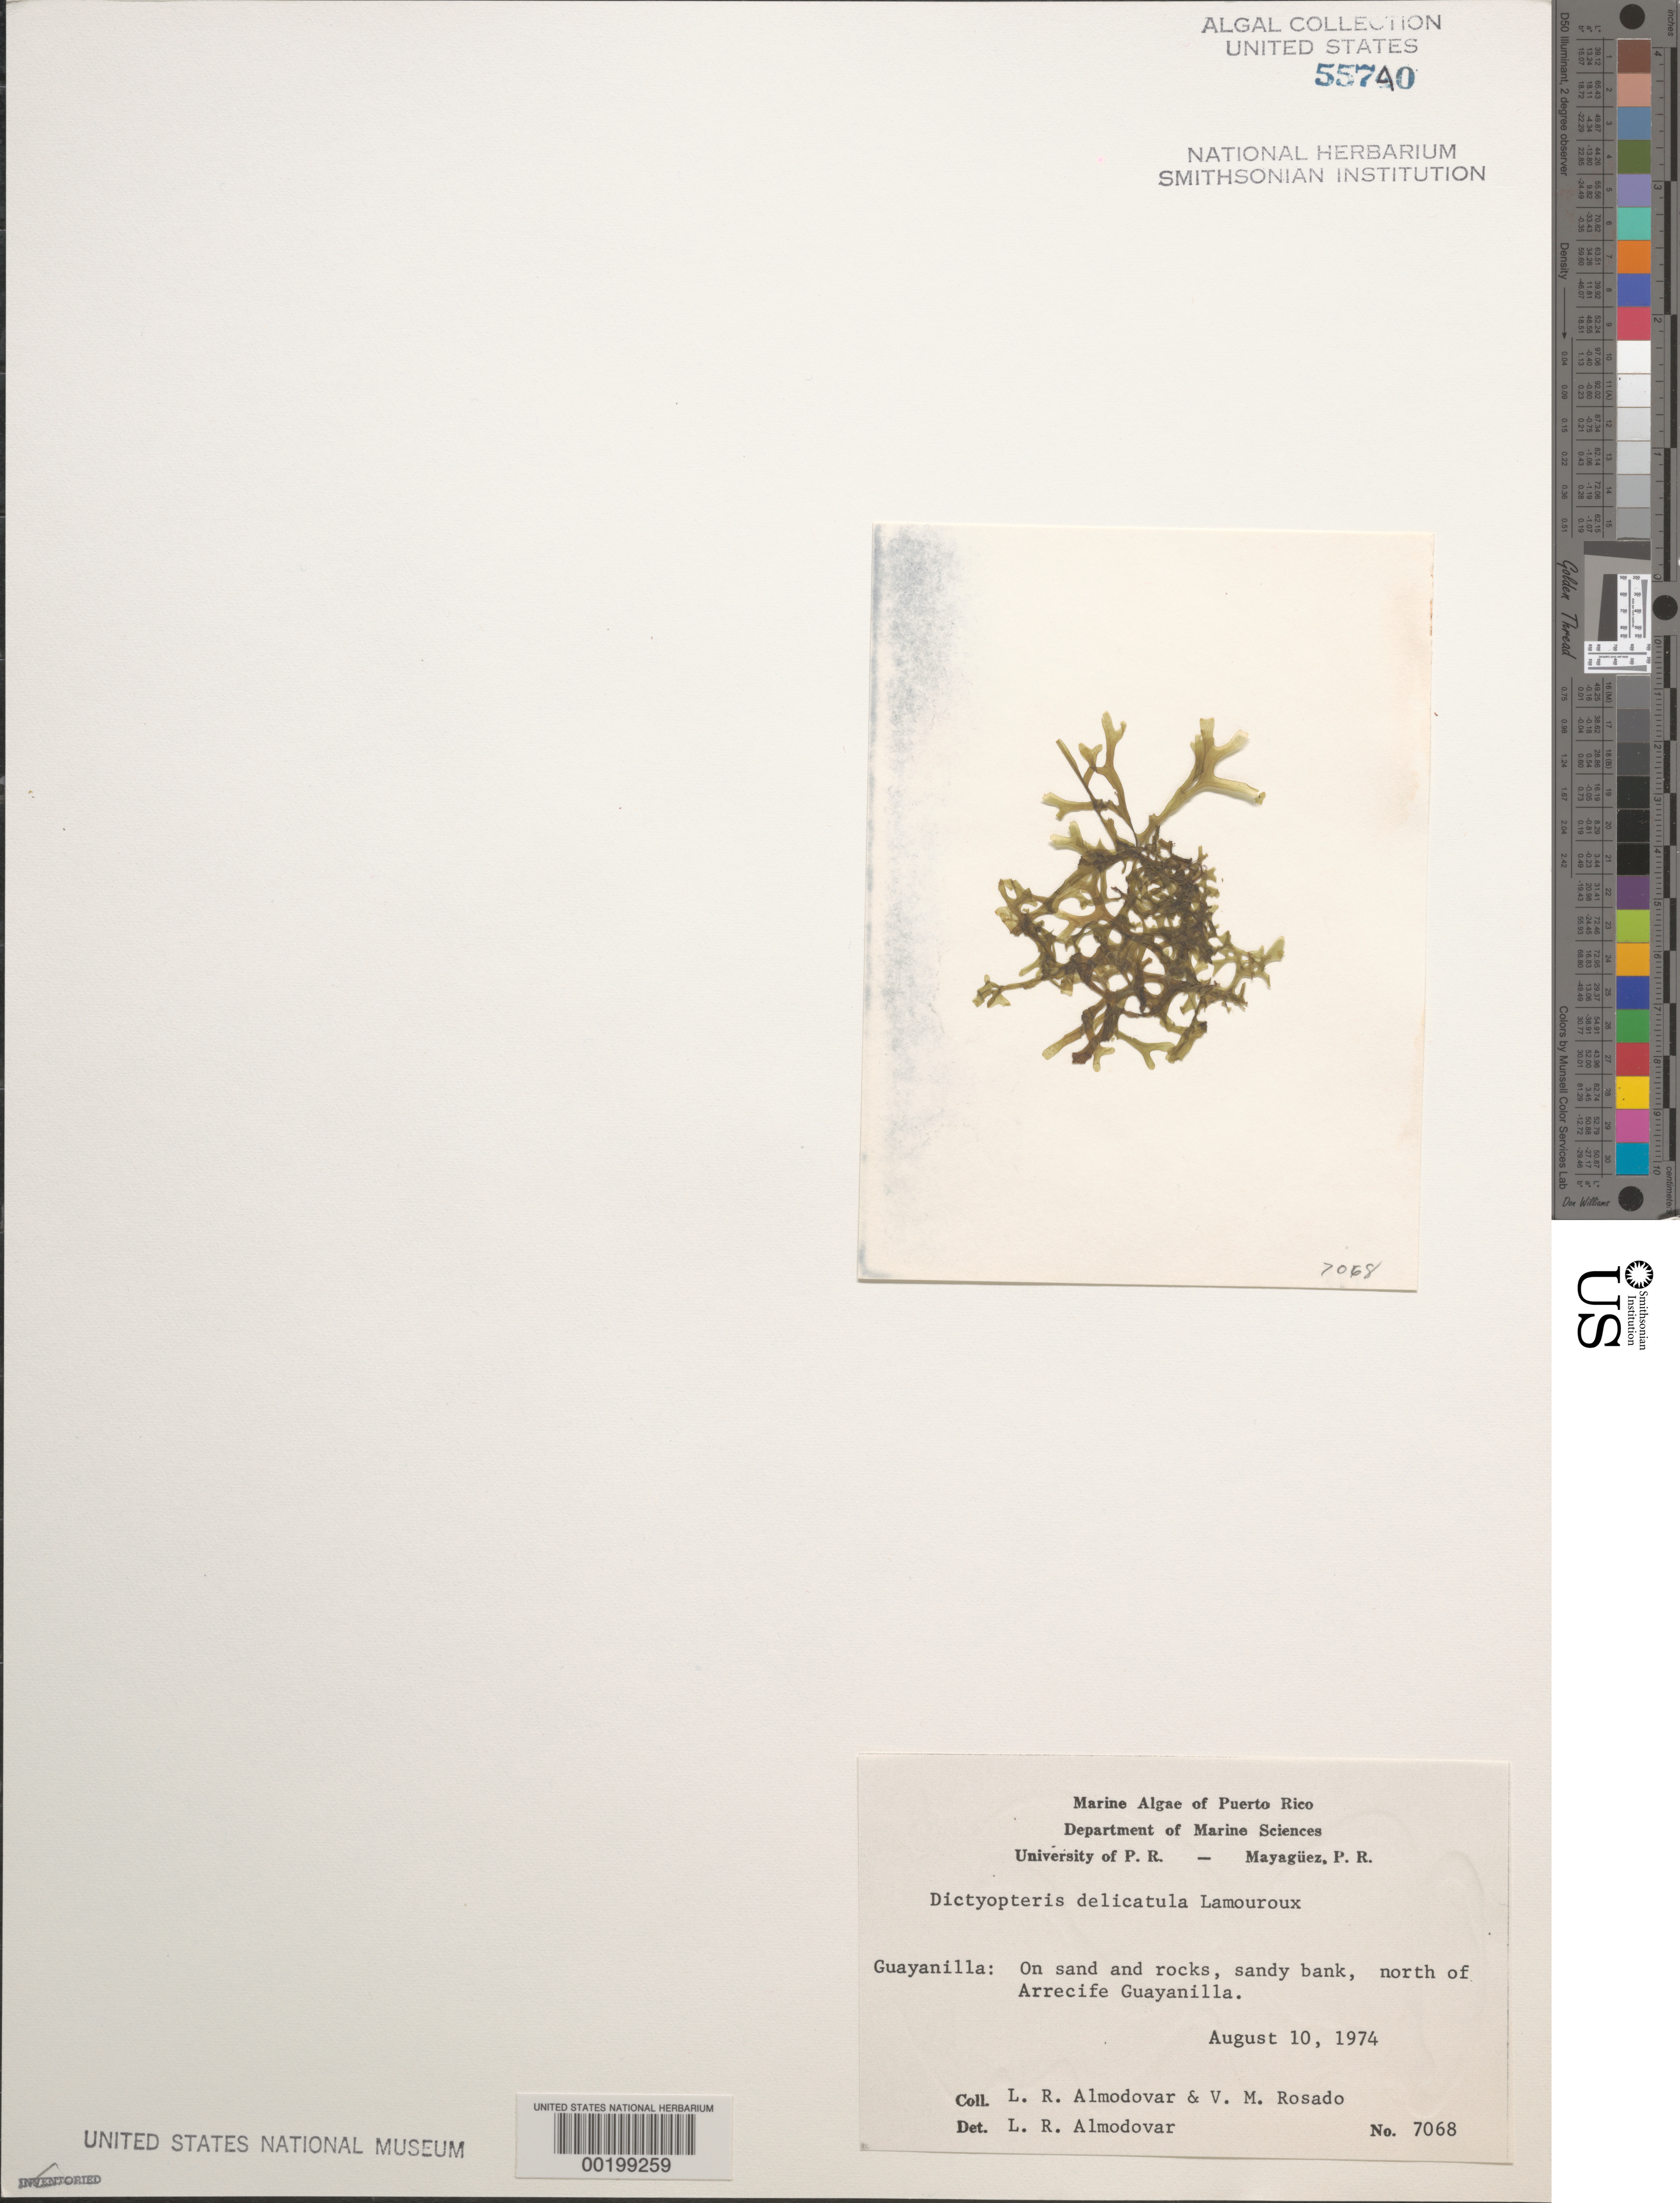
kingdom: Chromista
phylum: Ochrophyta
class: Phaeophyceae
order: Dictyotales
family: Dictyotaceae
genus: Dictyopteris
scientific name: Dictyopteris delicatula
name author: J.V.Lamouroux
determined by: Almodovar, L. R.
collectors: L. Almodovar & V. Rosado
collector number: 7068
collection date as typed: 10 Aug 1974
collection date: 1974-08-10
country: Puerto Rico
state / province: Guayanilla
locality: North of arrecife guayanilla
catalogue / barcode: US 55740